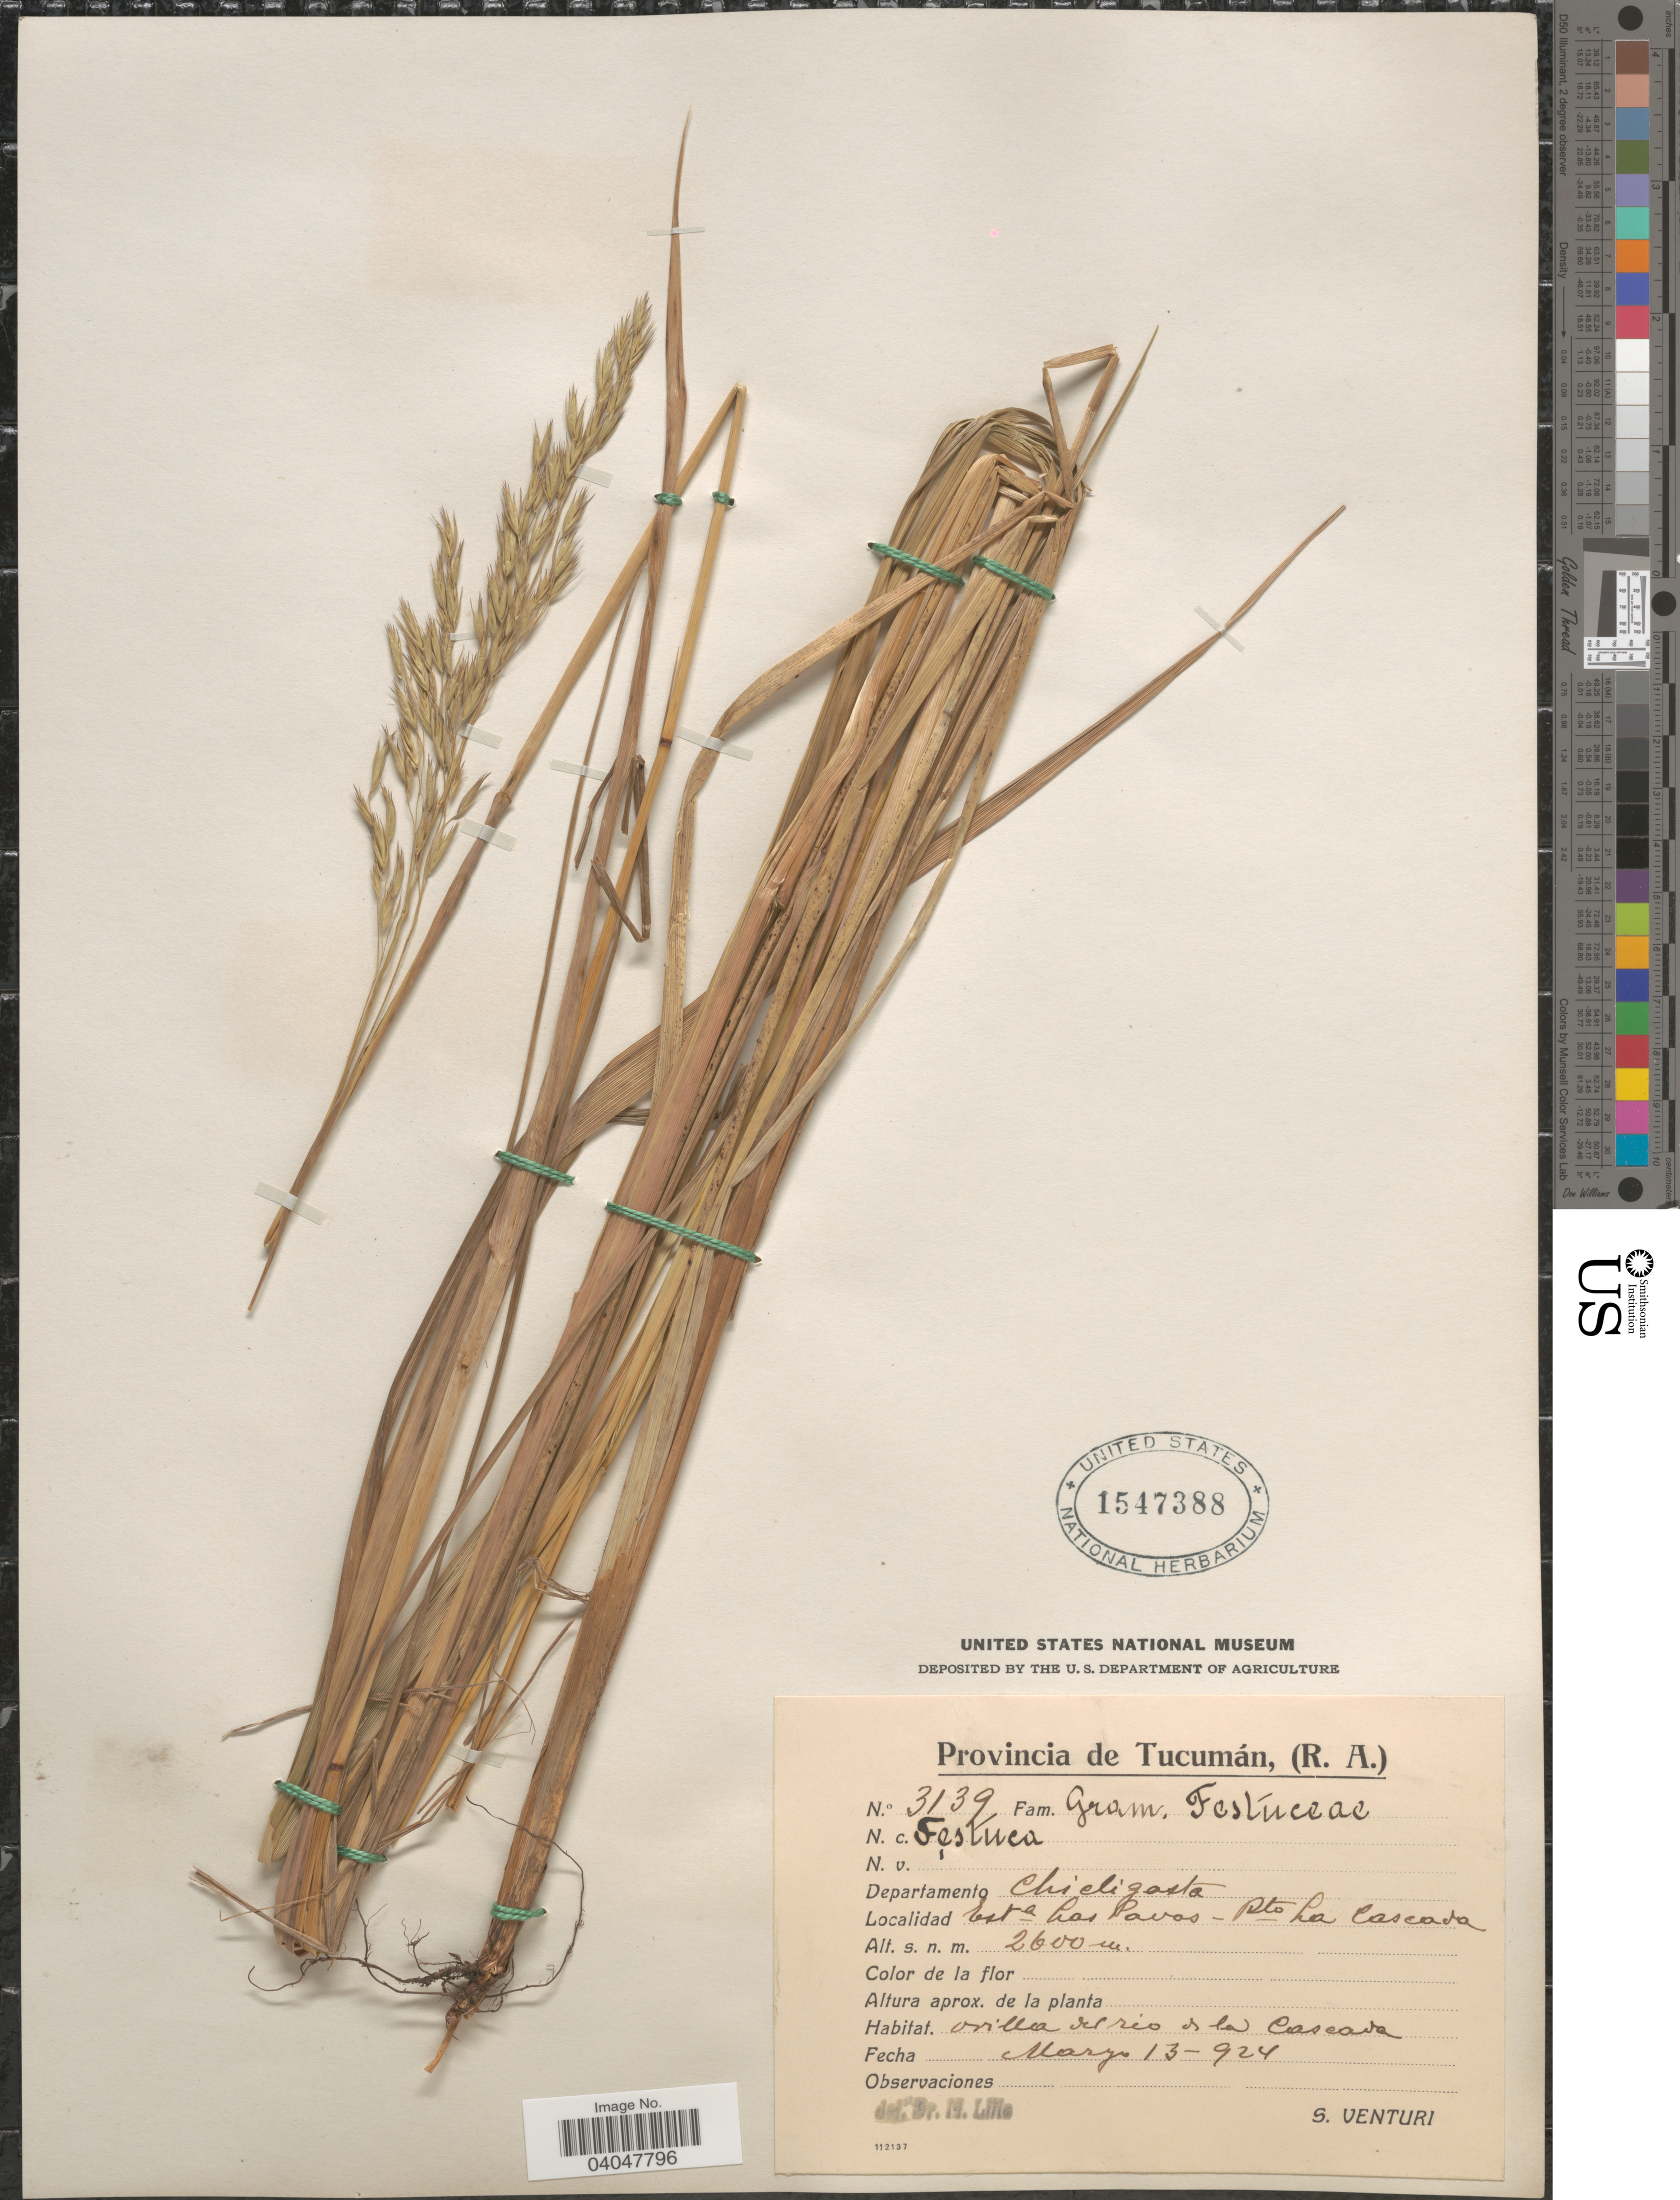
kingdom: Plantae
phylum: Tracheophyta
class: Liliopsida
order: Poales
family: Poaceae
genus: Festuca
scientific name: Festuca hieronymi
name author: Hack.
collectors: S. Venturi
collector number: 3139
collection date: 1924-03-13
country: Argentina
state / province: Tucuman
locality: Departamento Chicligasta. Esta Los Pavos - Pto La Cascada. Orilla del rio de la Cascada.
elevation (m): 2600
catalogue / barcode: US 1547388